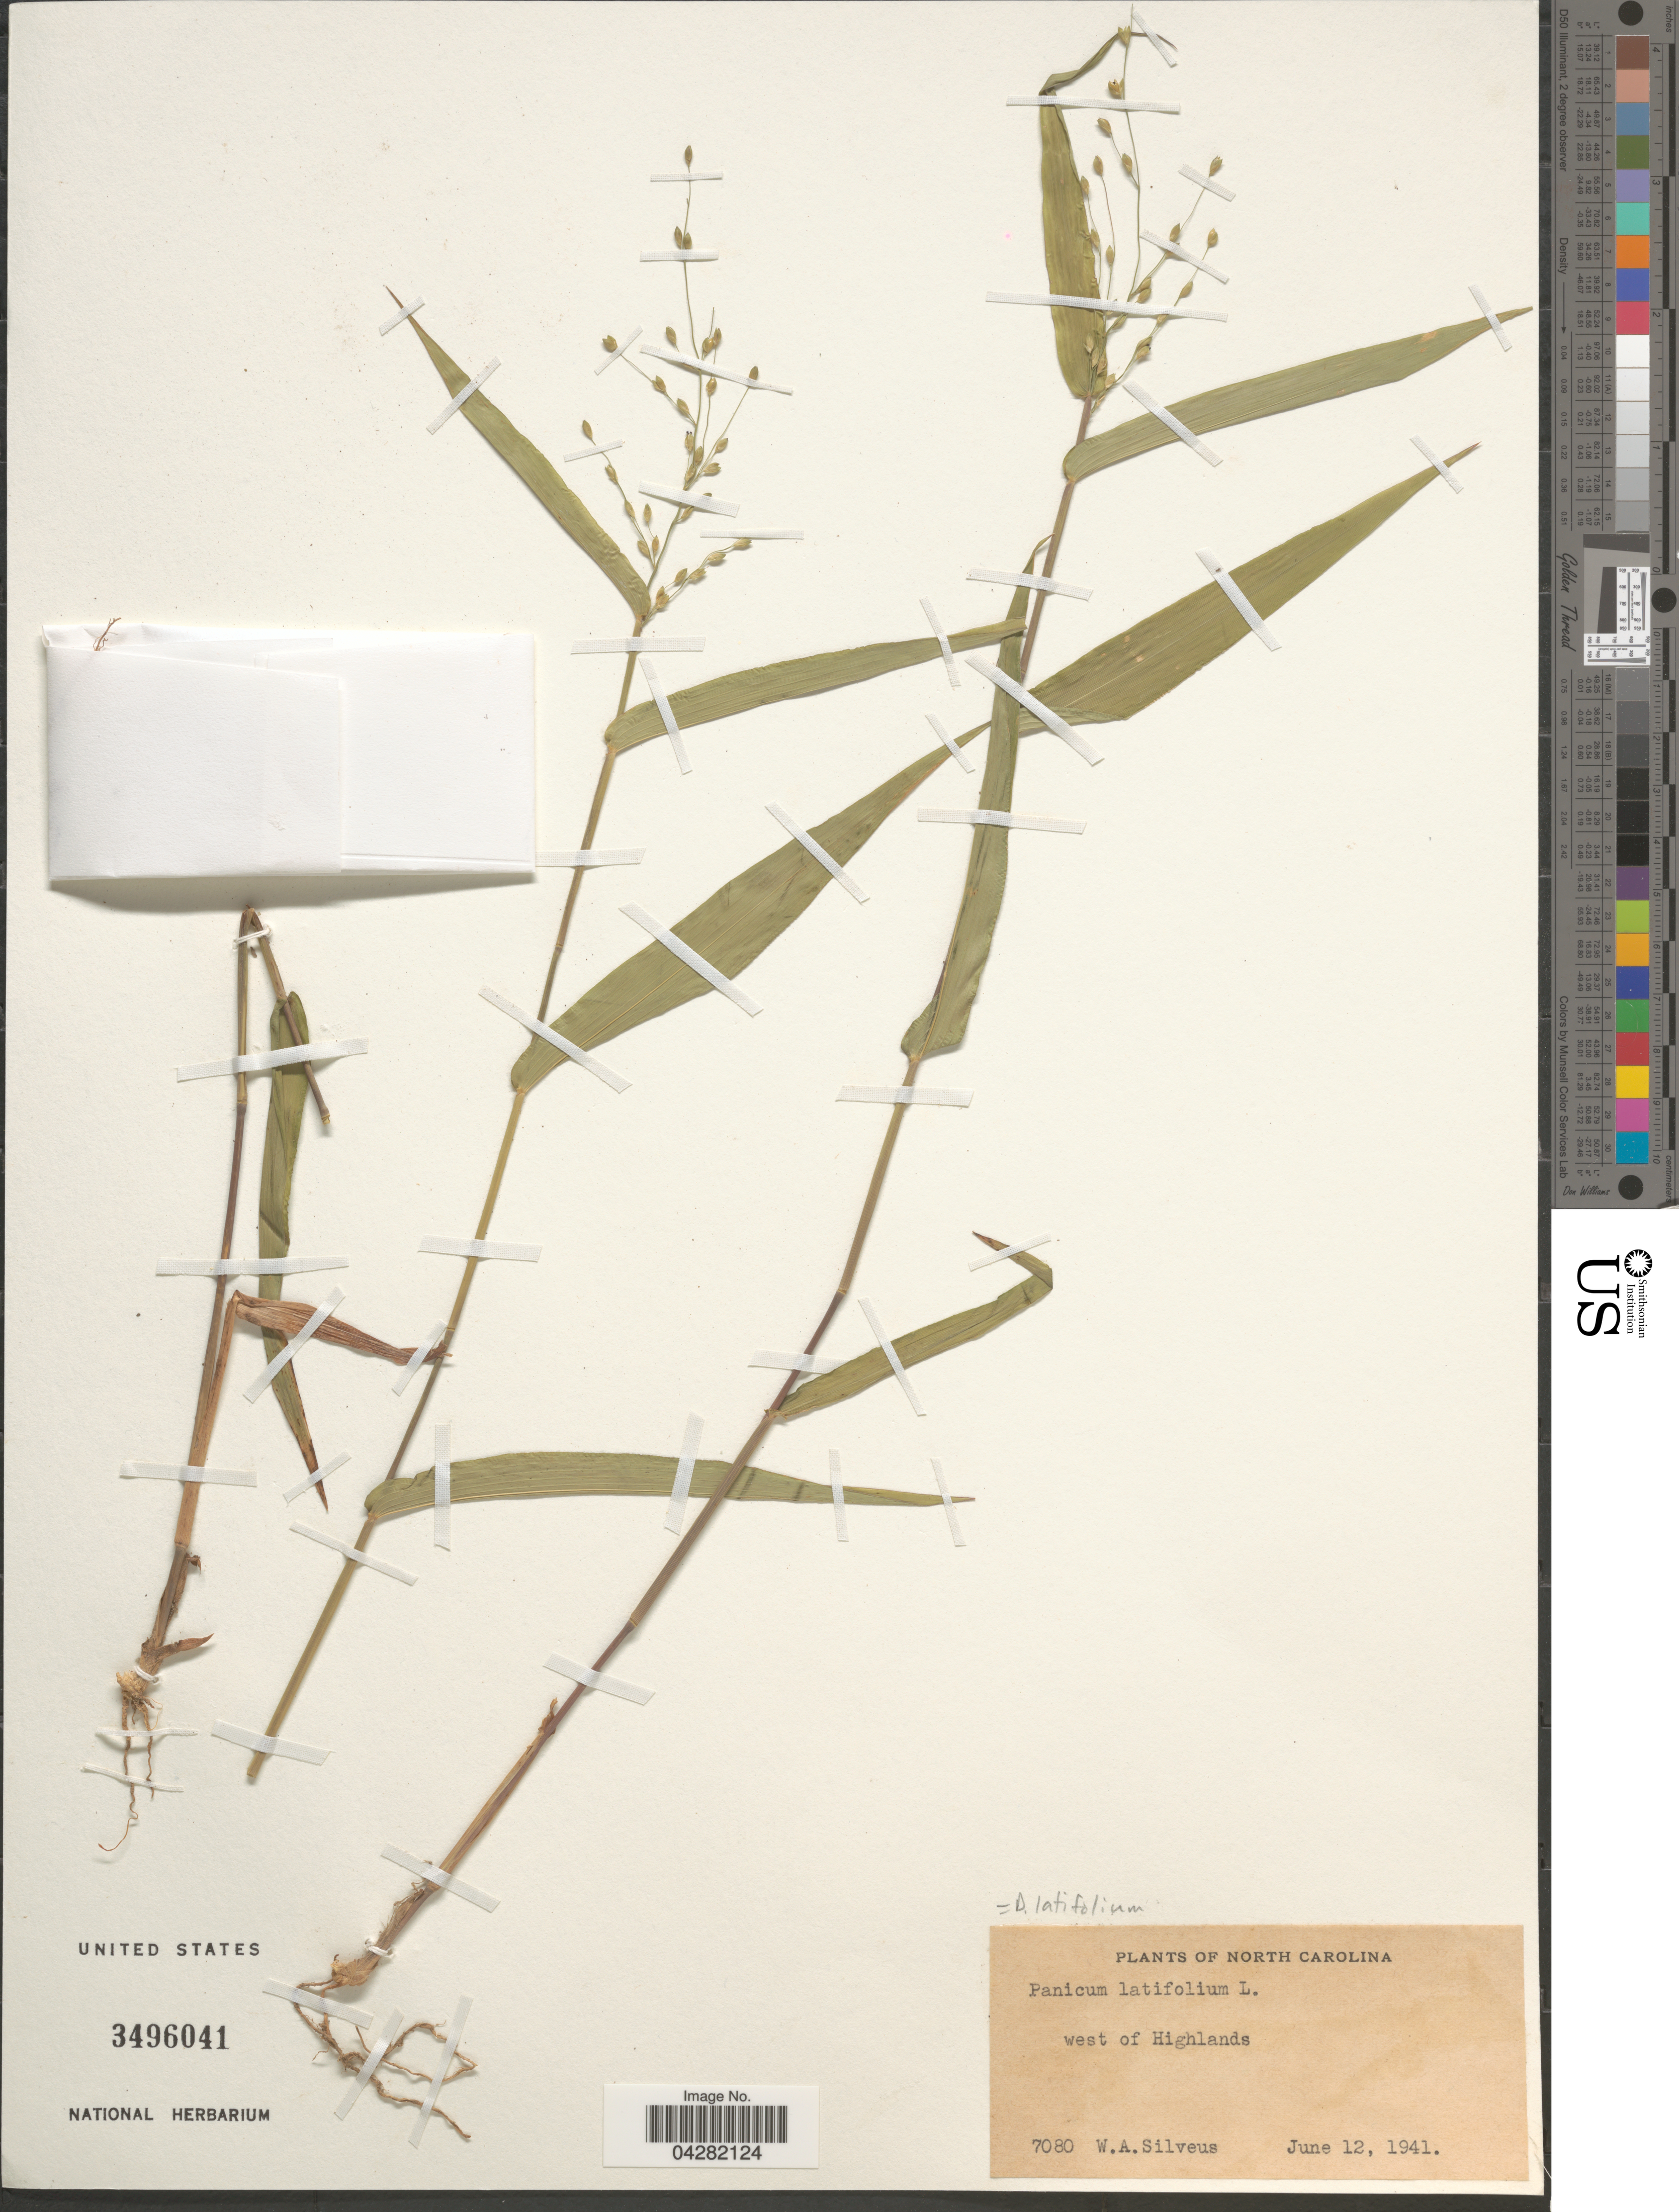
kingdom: Plantae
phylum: Tracheophyta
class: Liliopsida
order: Poales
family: Poaceae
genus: Dichanthelium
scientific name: Dichanthelium latifolium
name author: (L.) Harvill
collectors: W. Silveus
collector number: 7080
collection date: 1941-06-12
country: United States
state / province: North Carolina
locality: West of Highlands.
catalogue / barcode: US 3496041